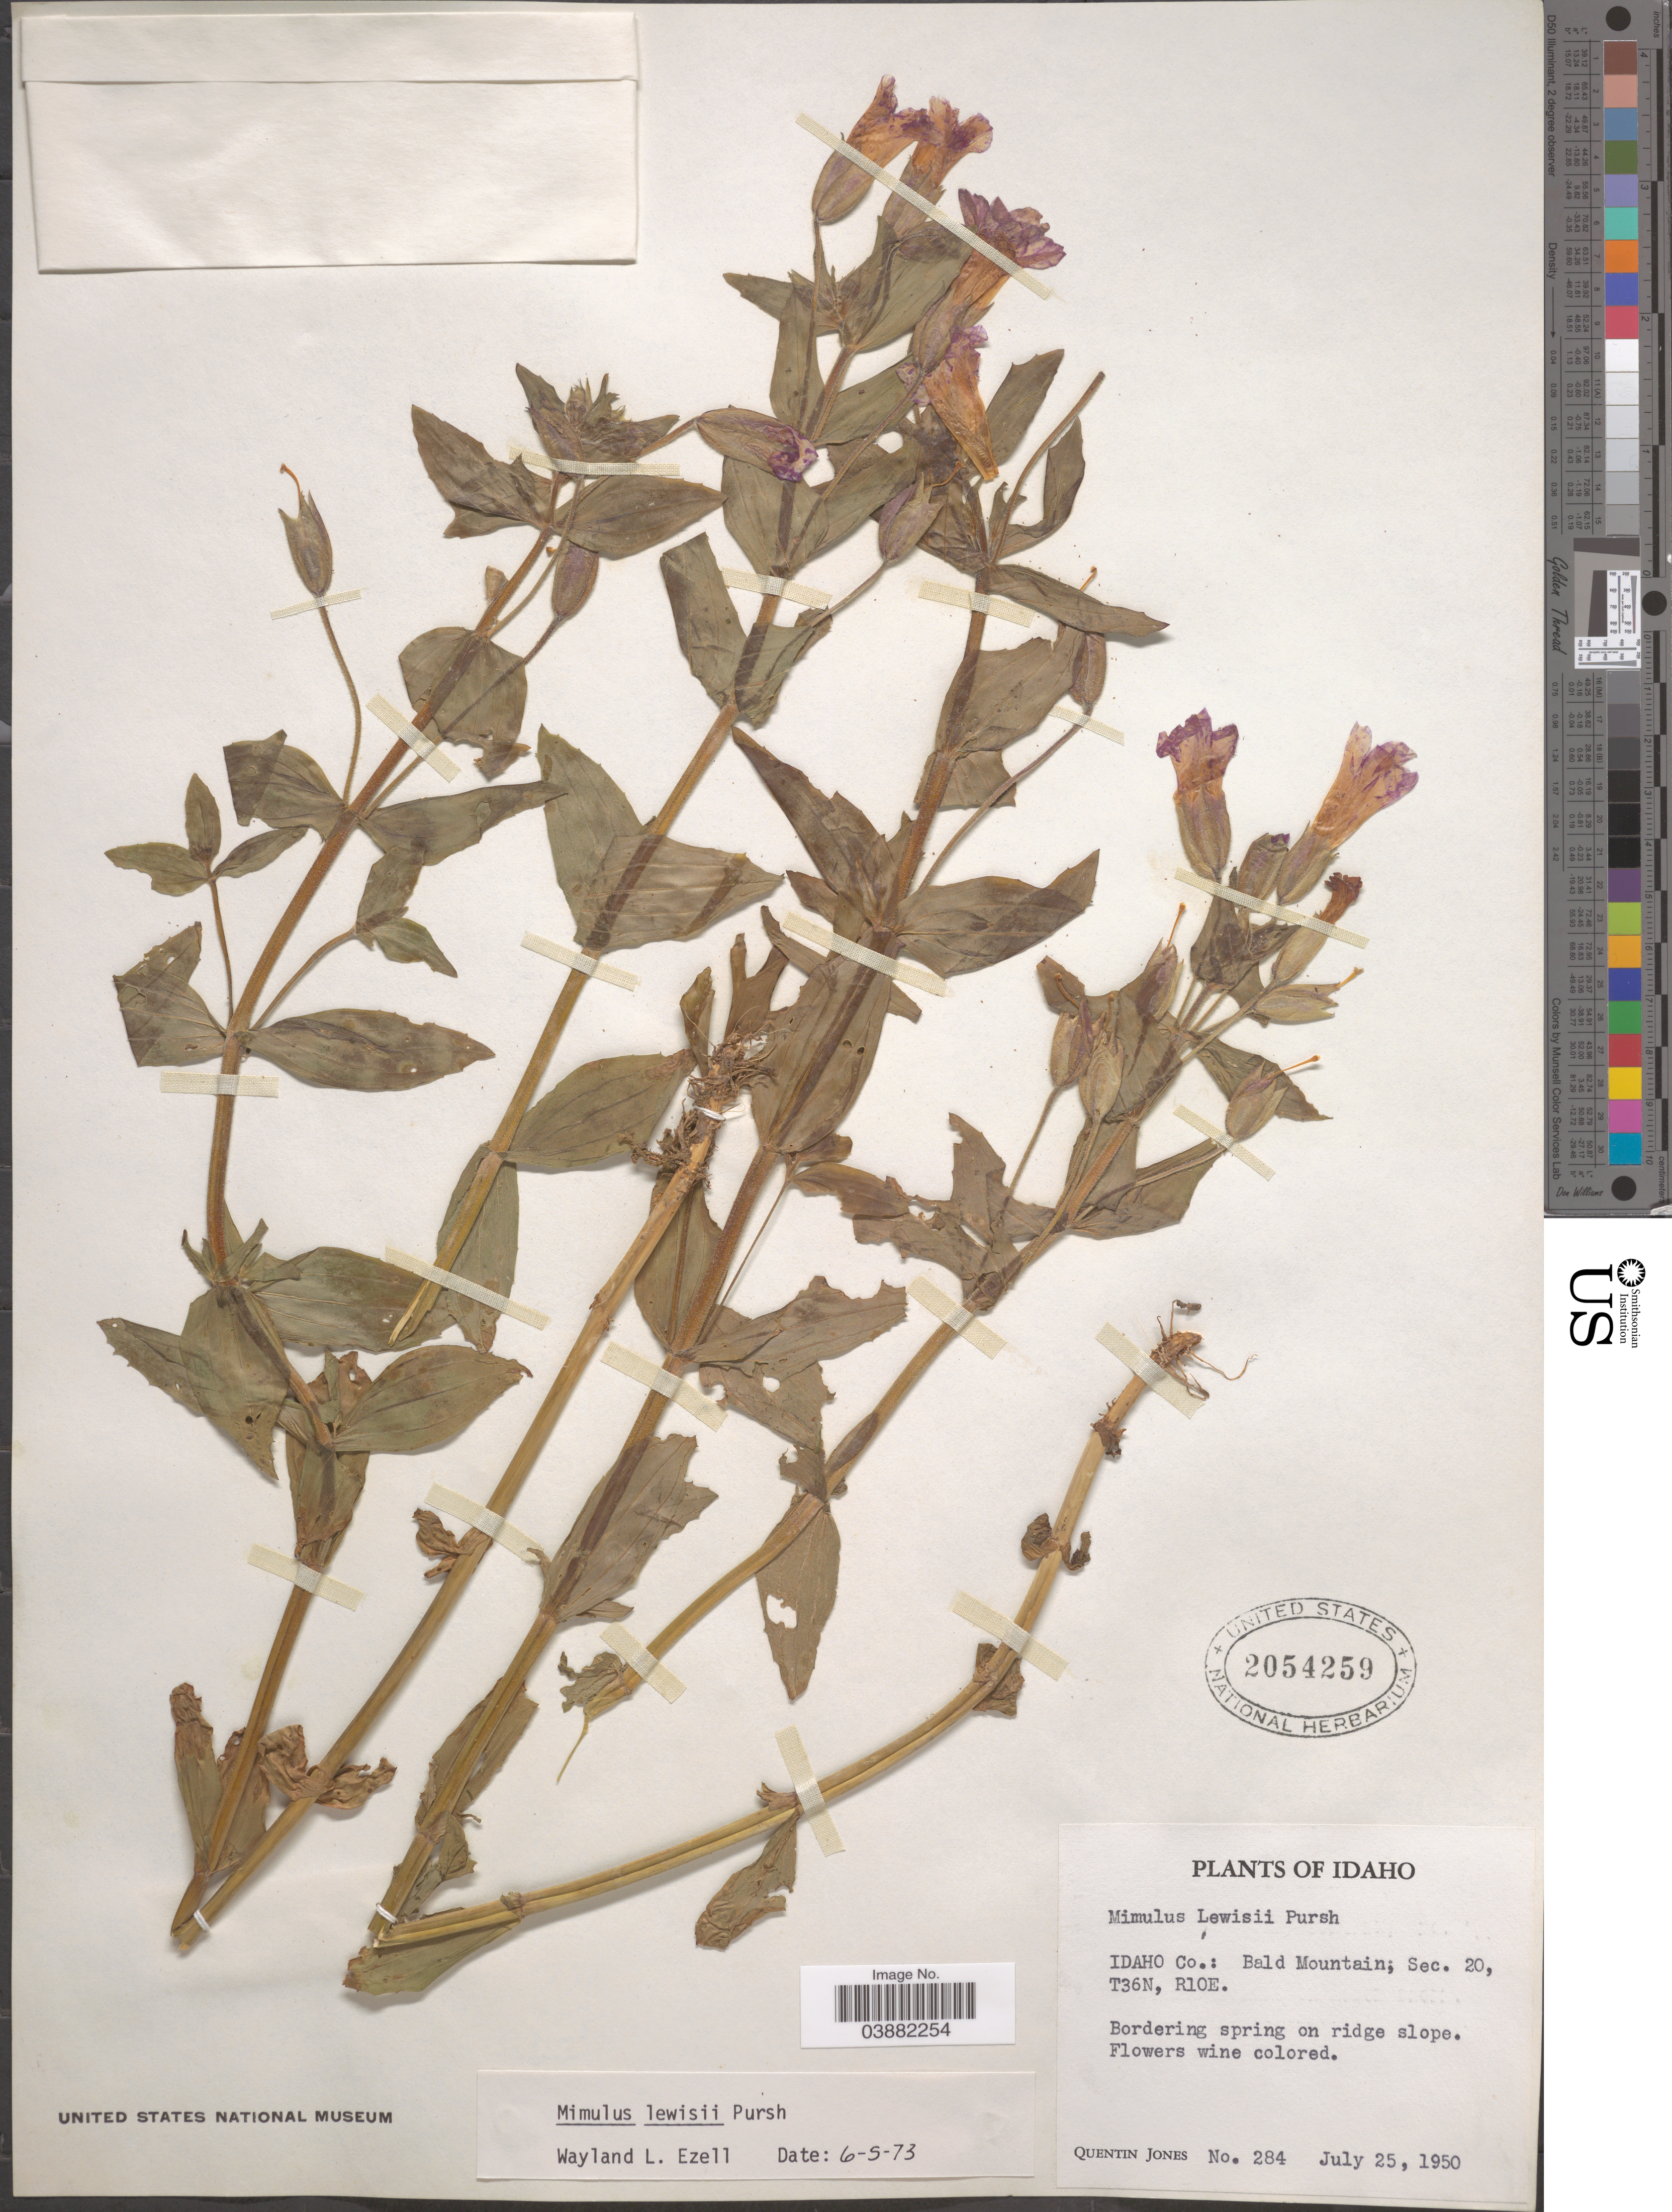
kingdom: Plantae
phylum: Tracheophyta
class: Magnoliopsida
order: Lamiales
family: Phrymaceae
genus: Mimulus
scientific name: Mimulus lewisii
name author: Pursh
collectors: Q. Jones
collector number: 284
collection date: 1950-07-25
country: United States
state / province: Idaho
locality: Idaho Co.: Bald Mountains; Sec. 20 T36N, R10E. On ridge slope.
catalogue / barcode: US 2054259